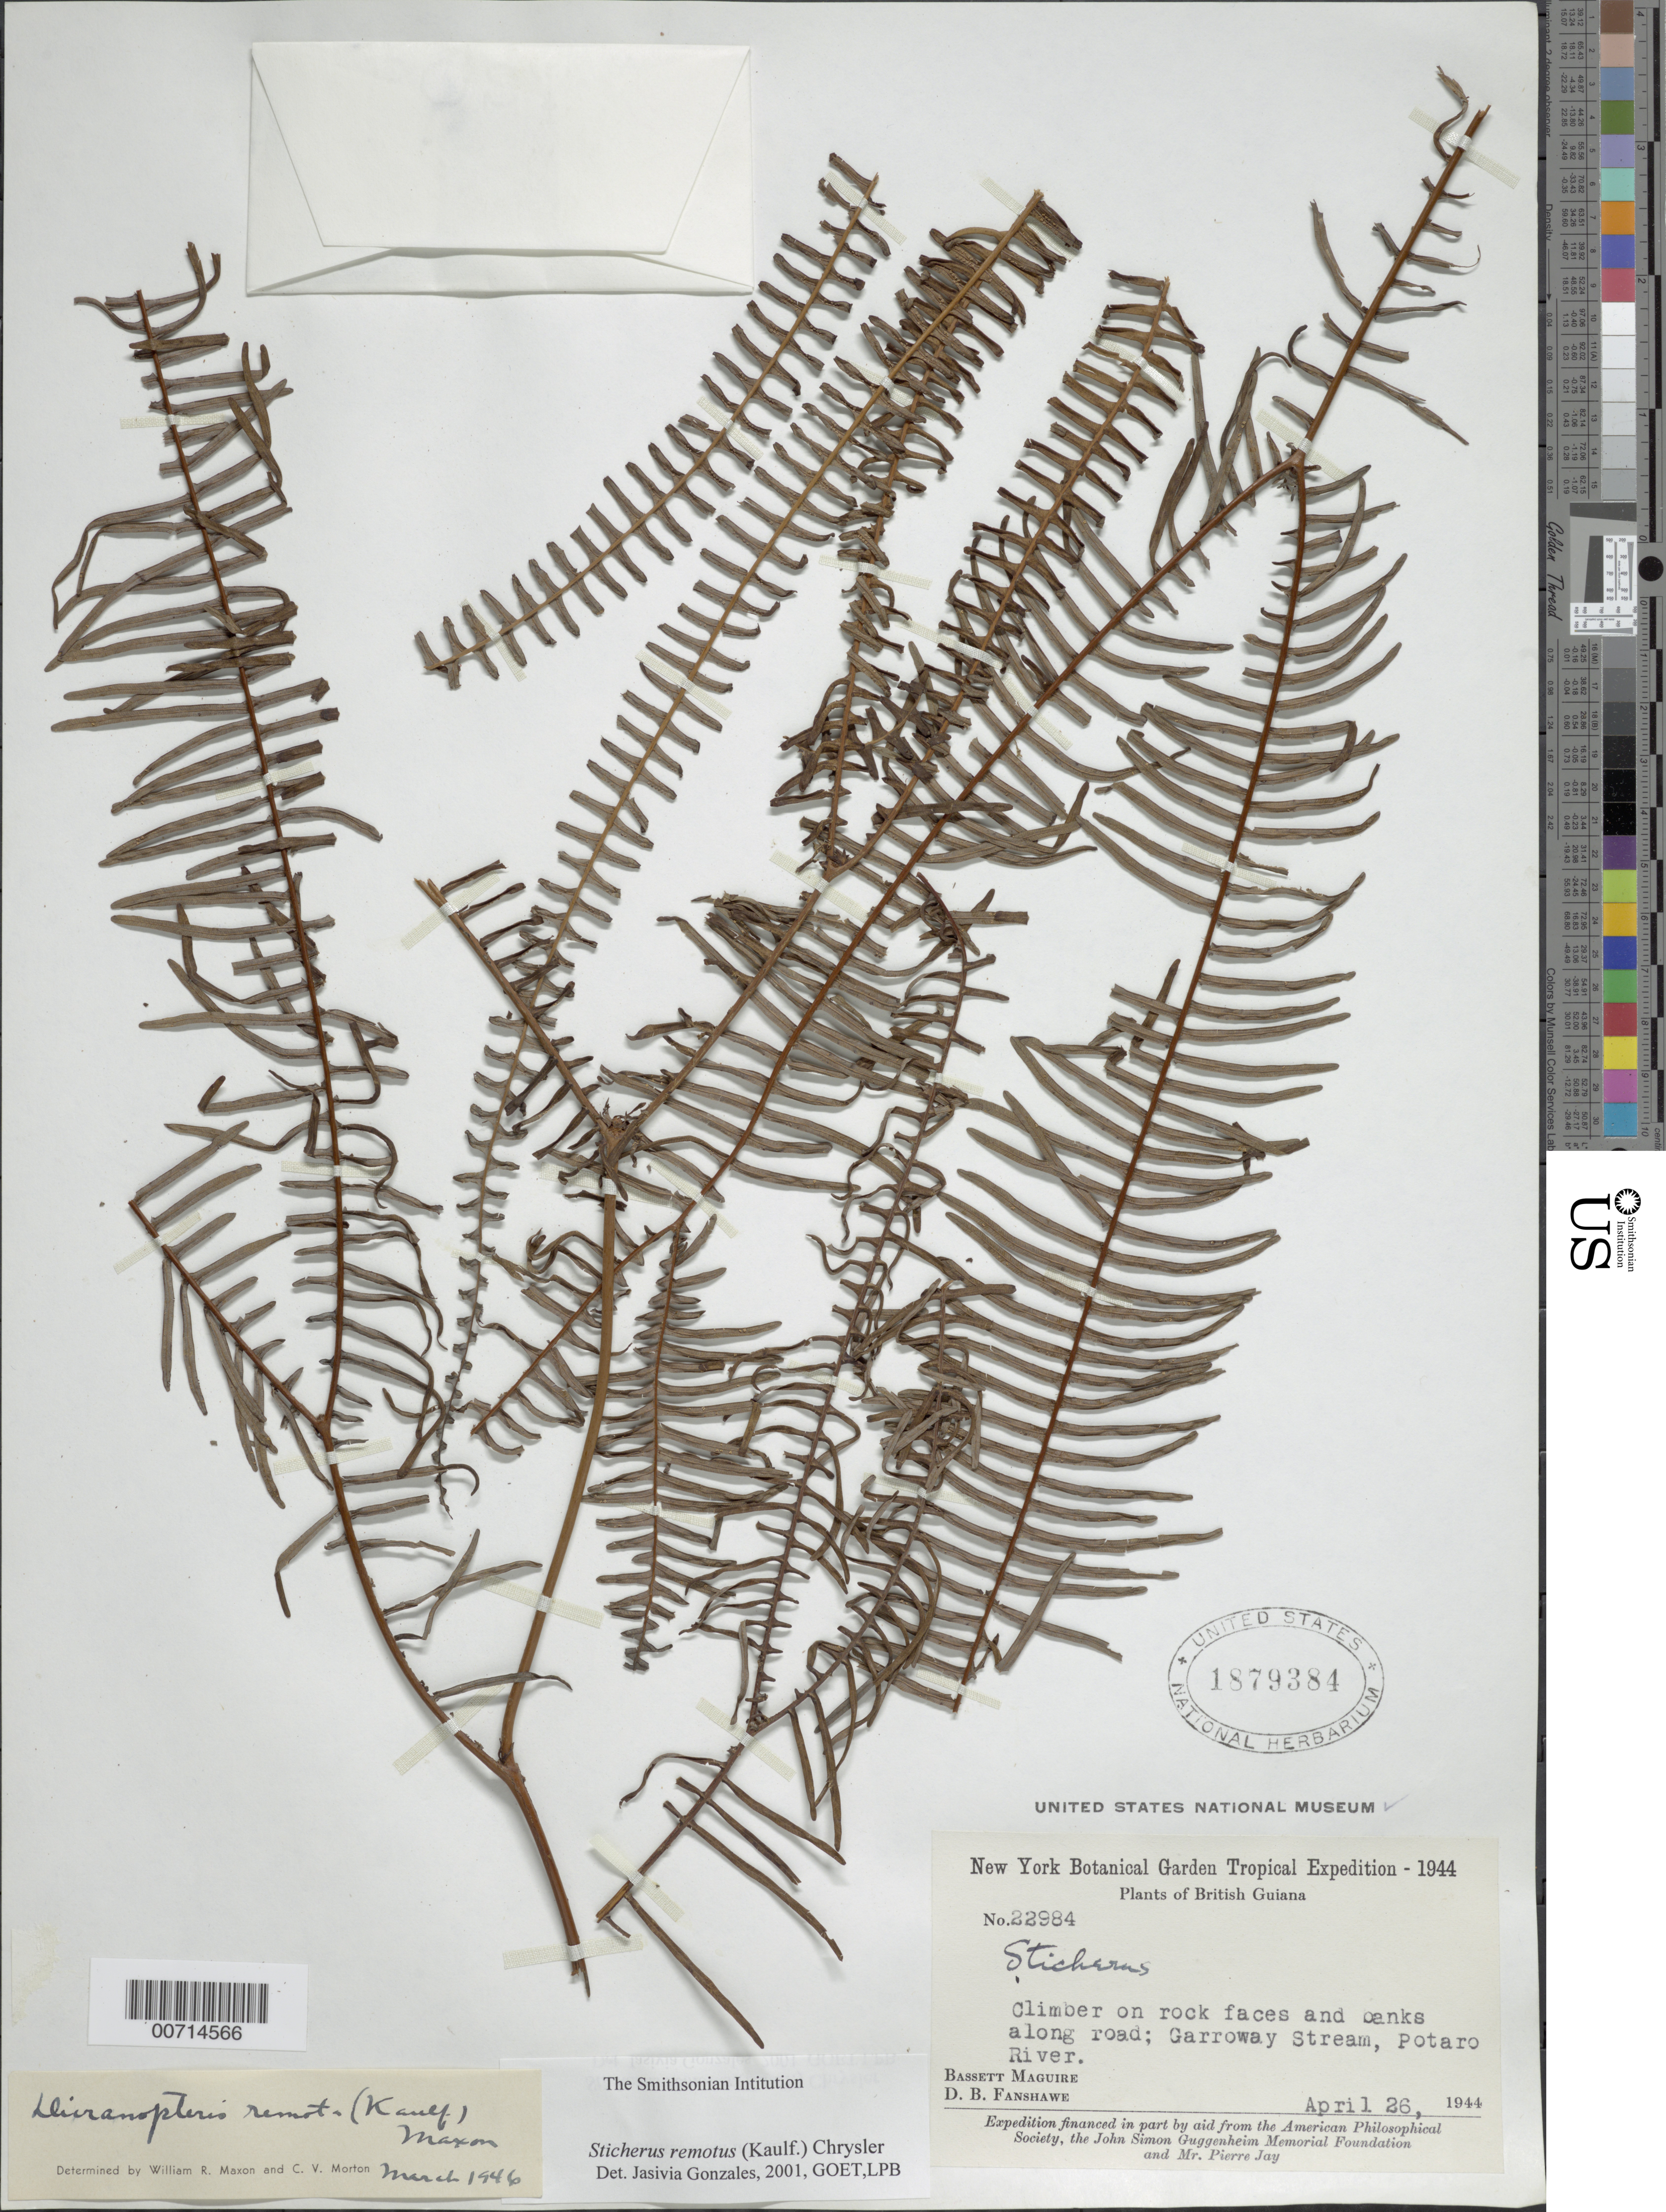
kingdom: Plantae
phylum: Tracheophyta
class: Polypodiopsida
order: Gleicheniales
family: Gleicheniaceae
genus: Sticherus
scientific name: Sticherus remotus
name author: (Kaulf.) Chrysler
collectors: B. Maguire & D. B. Fanshawe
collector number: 22984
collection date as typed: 26-Apr-44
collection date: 1944-04-26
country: Guyana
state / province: Potaro-Siparuni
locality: Garraway Stream, Potaro River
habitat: Rock faces and banks along road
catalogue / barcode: US 1879384